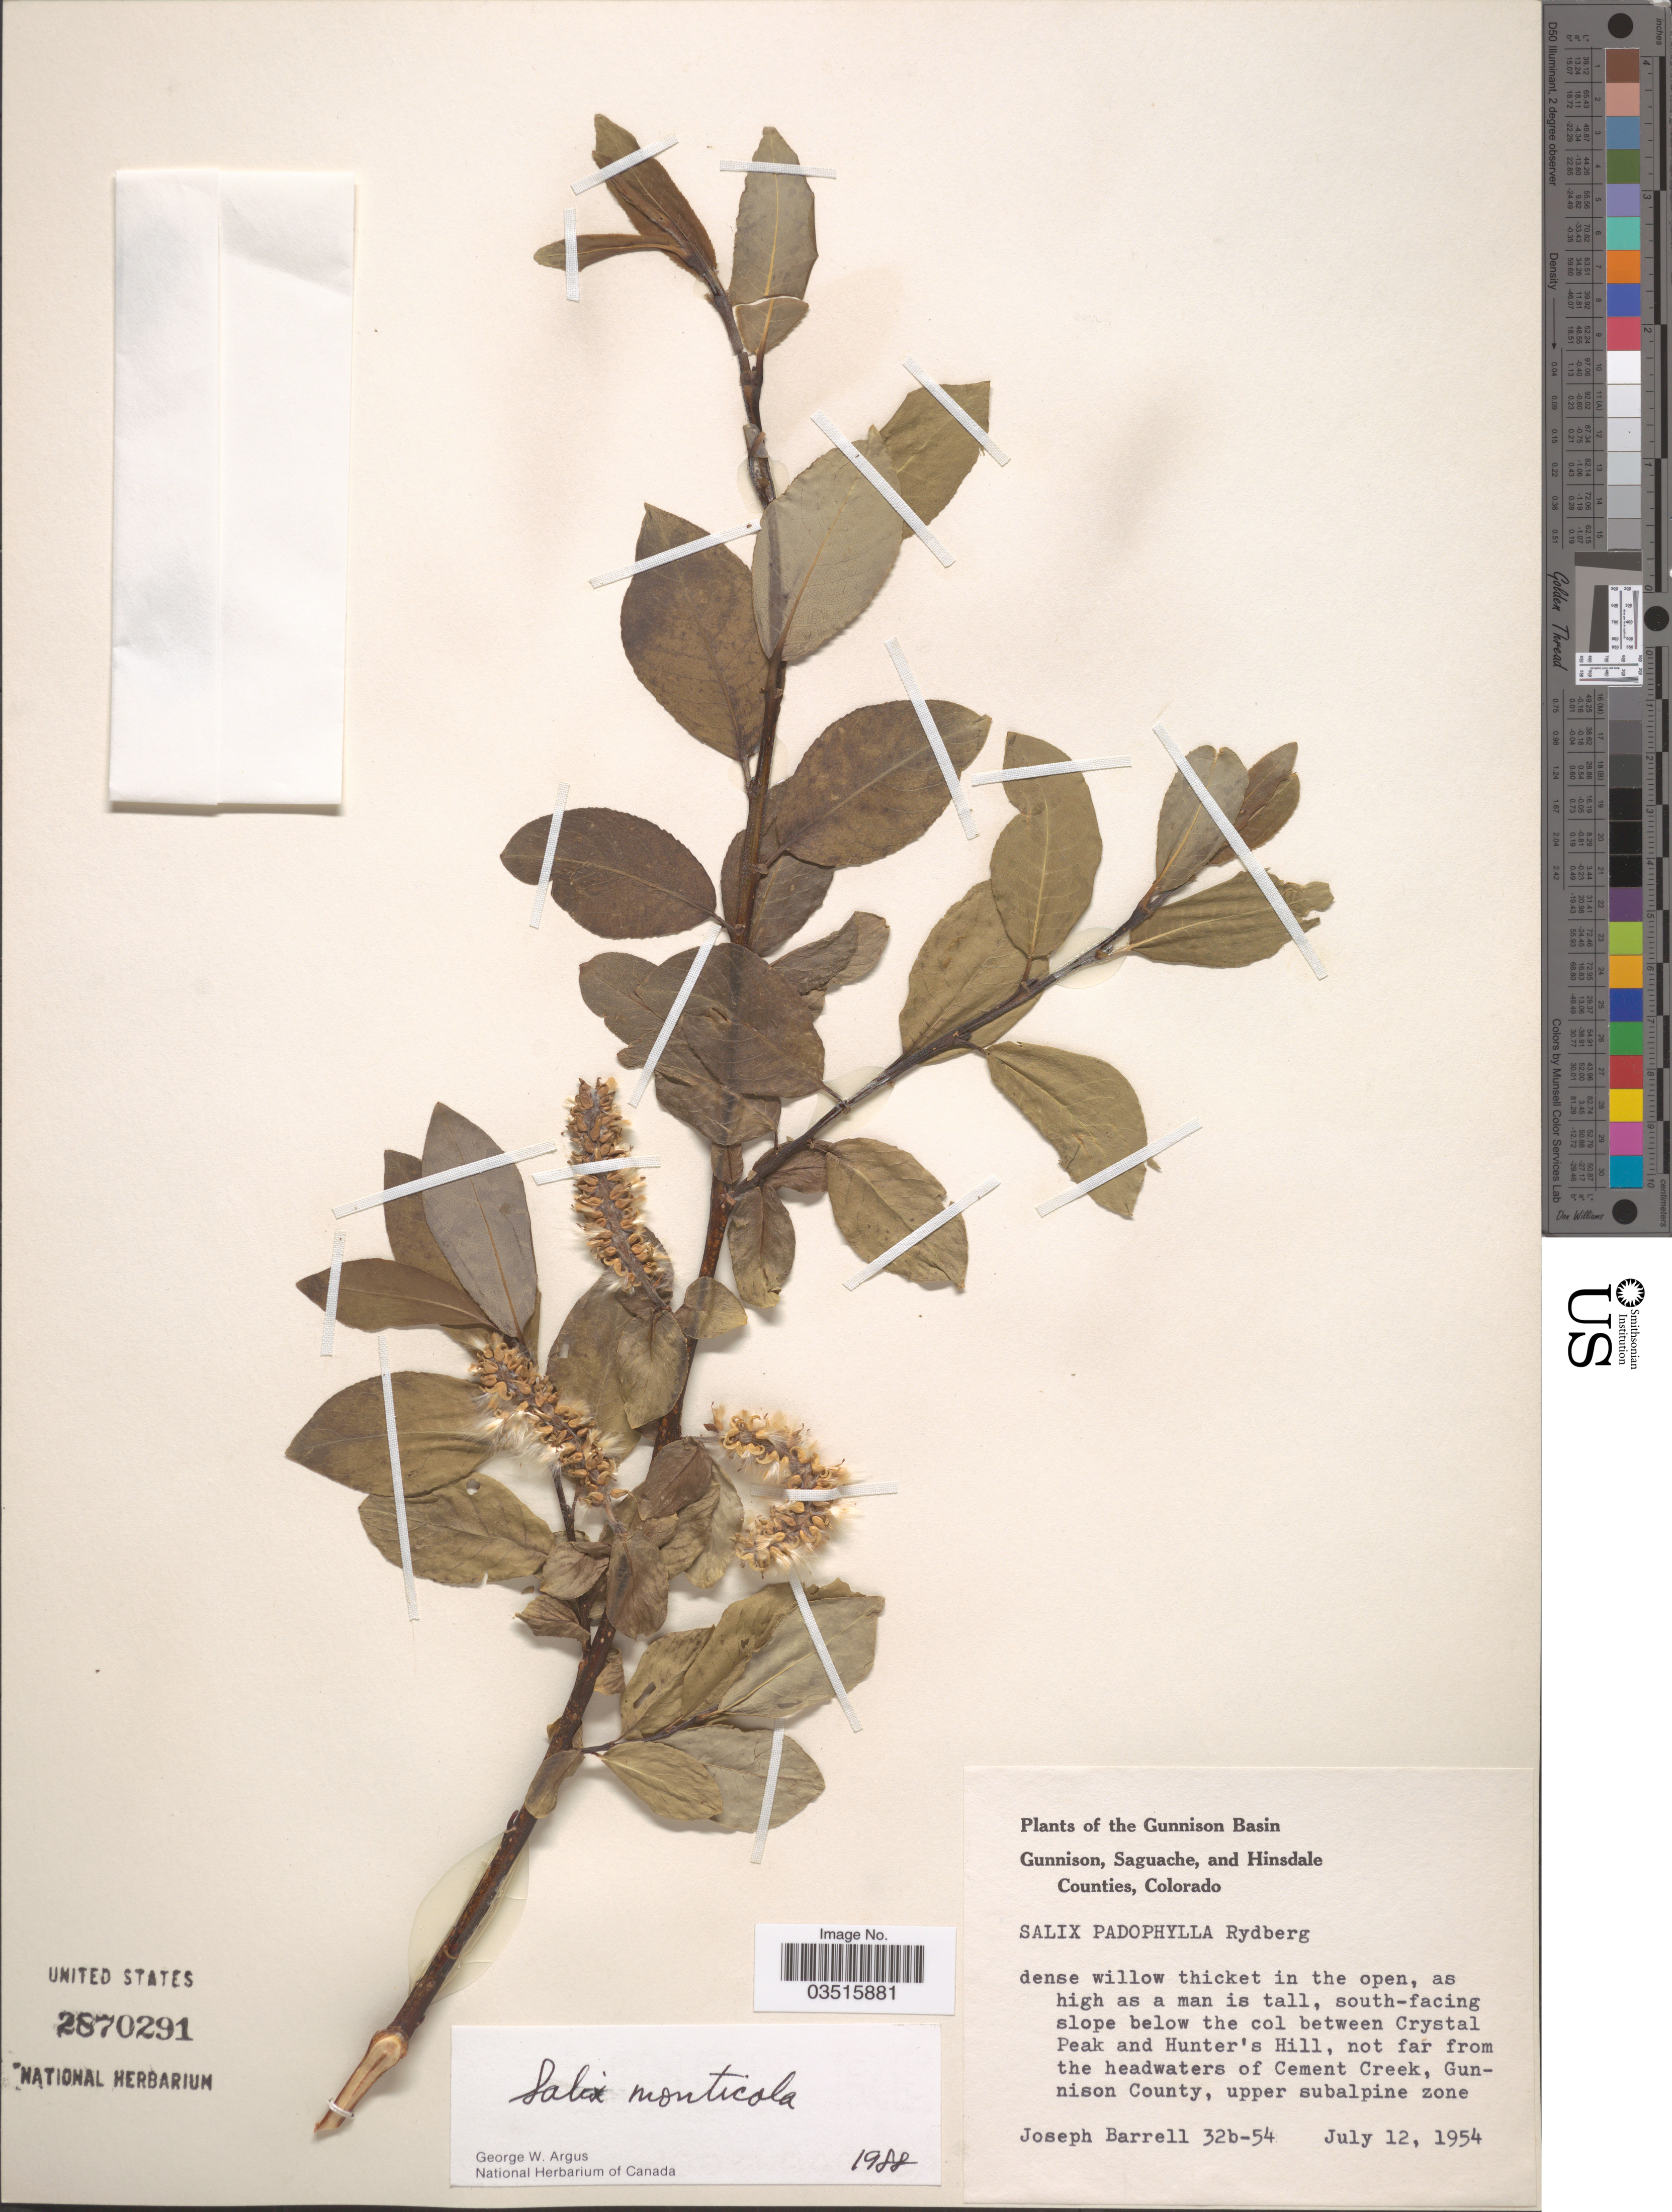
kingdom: Plantae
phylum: Tracheophyta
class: Magnoliopsida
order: Malpighiales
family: Salicaceae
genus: Salix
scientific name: Salix monticola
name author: Bebb.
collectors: J. Barrell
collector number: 32b-54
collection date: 1954-07-12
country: United States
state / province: Colorado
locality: The Gunnison Basin. South-facing slope below the col between Crystal Peak and Hunter's Hill, not far from the headwaters of Cement Creek, Gunnison County, upper subalpine zone.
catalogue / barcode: US 2870291